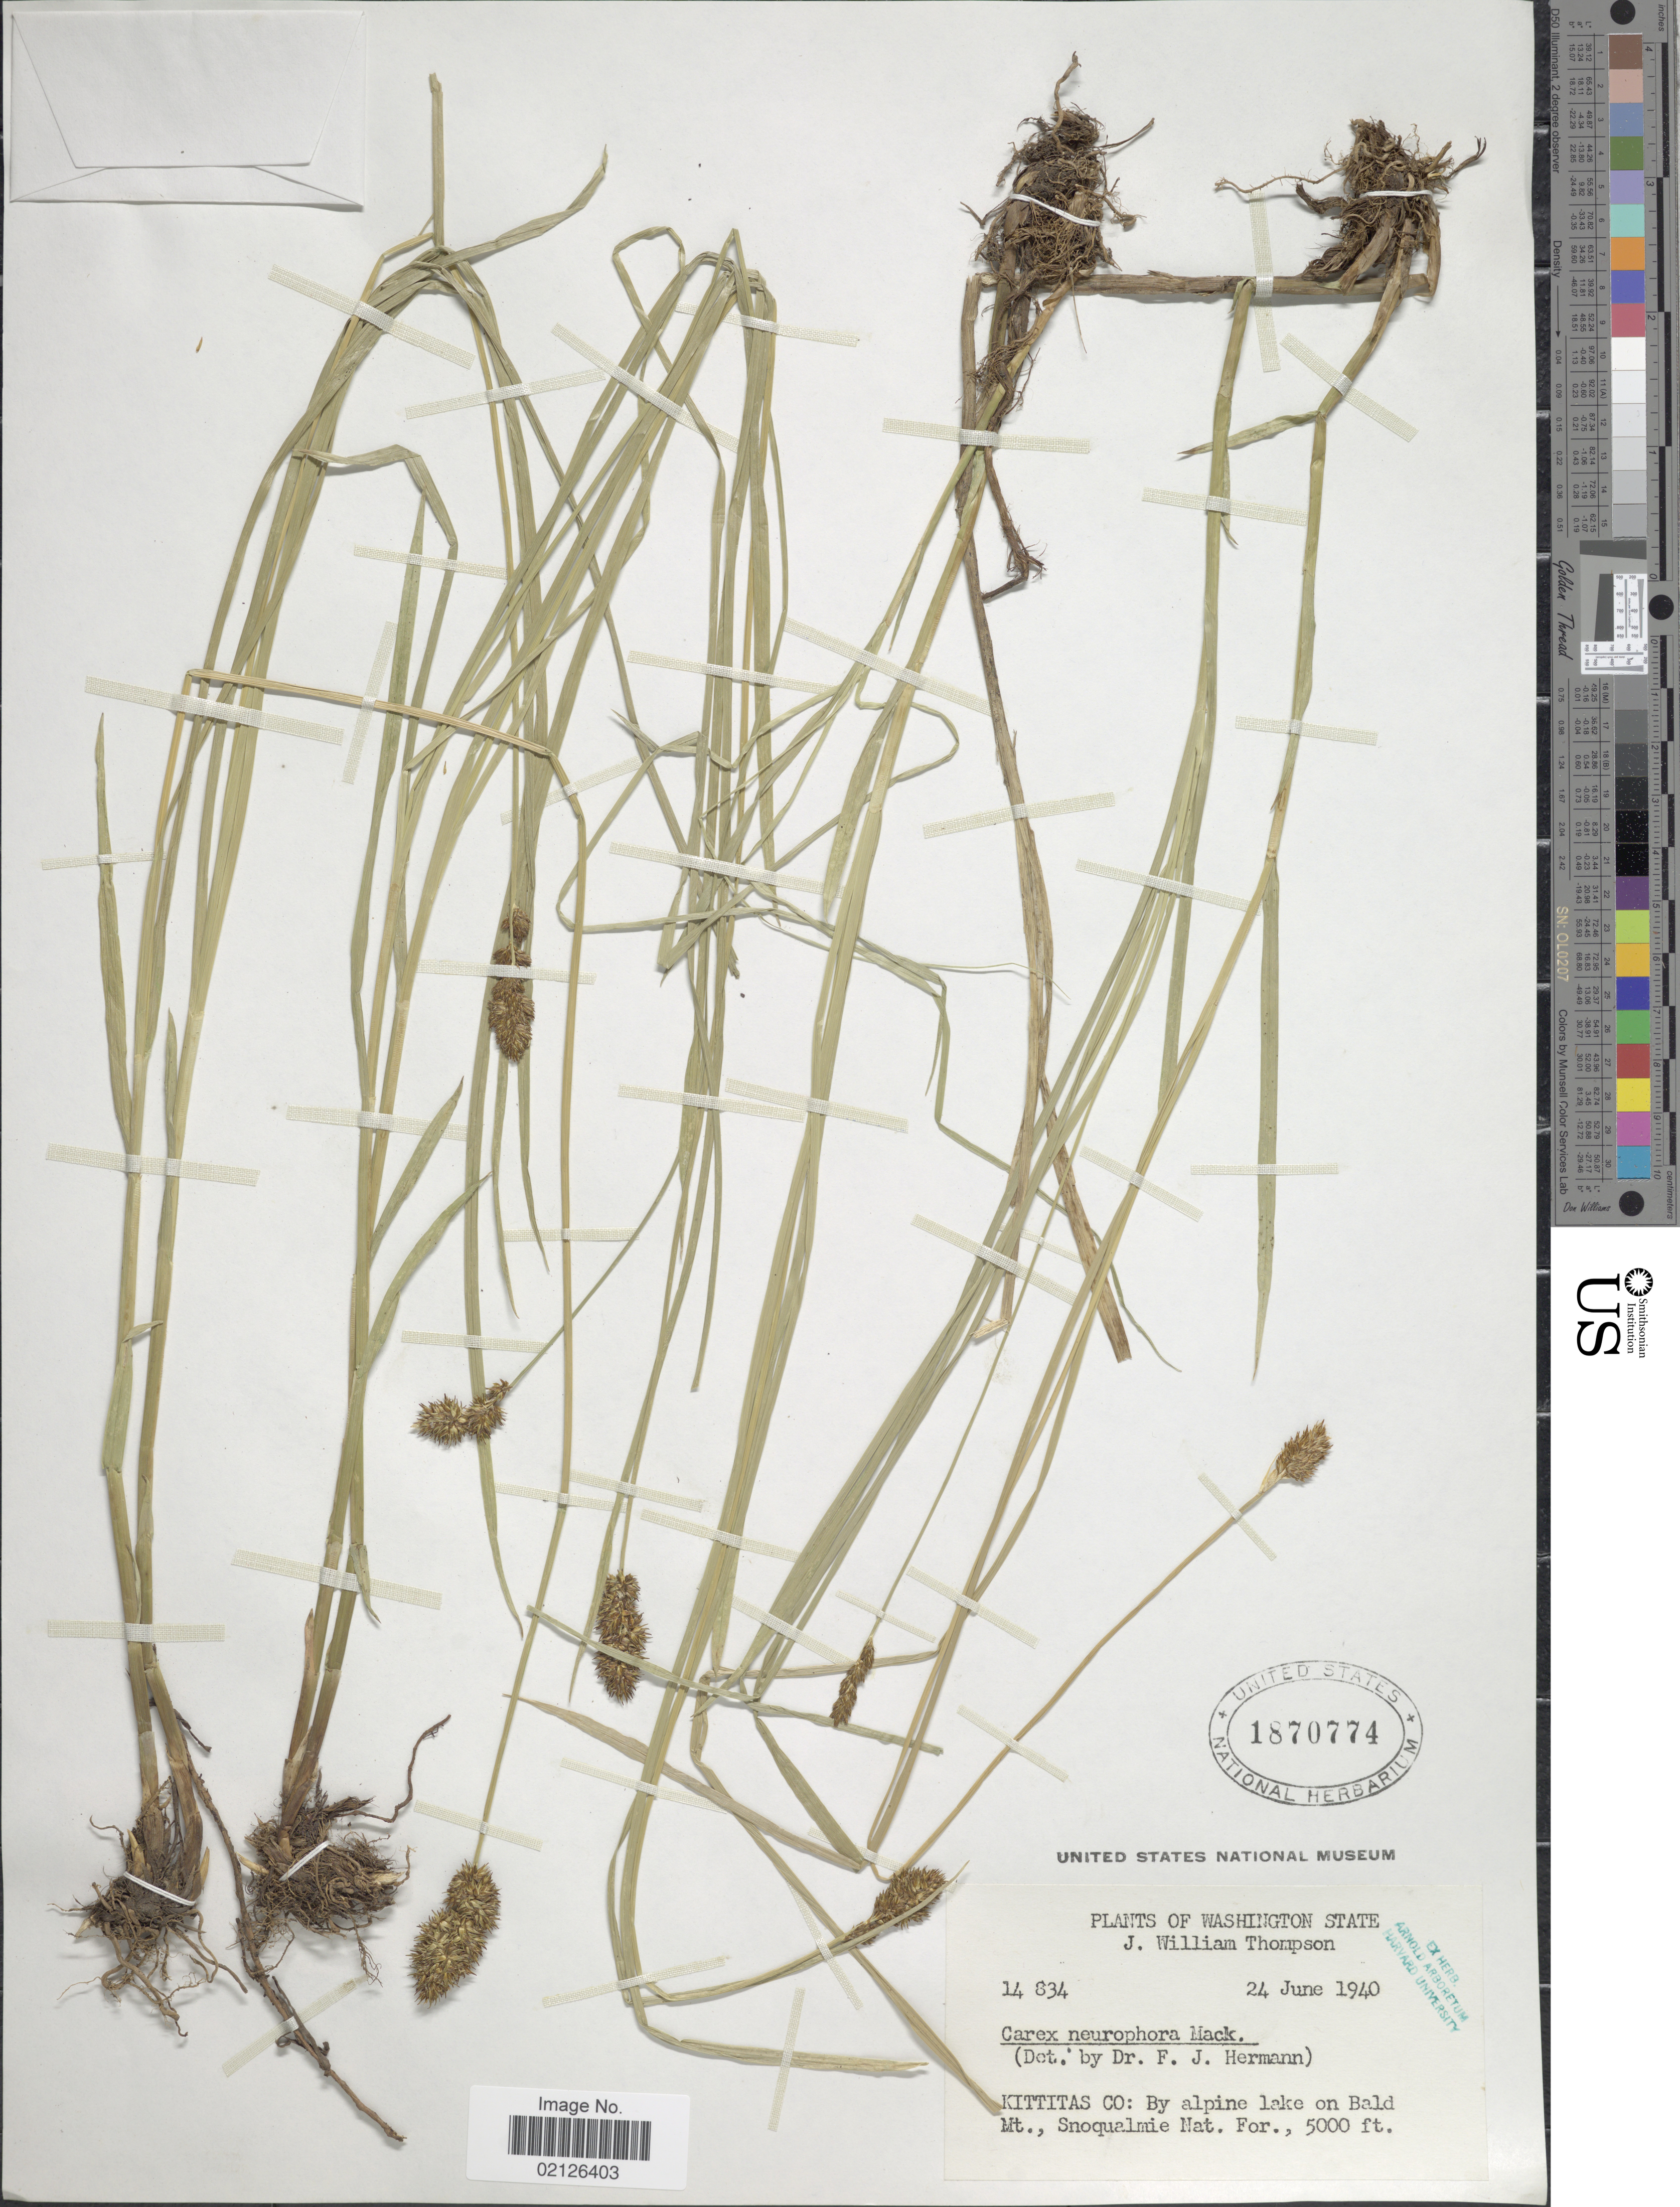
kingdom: Plantae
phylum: Tracheophyta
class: Liliopsida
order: Poales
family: Cyperaceae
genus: Carex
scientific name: Carex neurophora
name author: Mack.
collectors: J. W. Thompson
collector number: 14834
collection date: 1940-06-24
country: United States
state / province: Washington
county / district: Kittitas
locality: Kittitas Co: By alpine lake on Bald Mt., Snoqualmie Nat. For.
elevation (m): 1524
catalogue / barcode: US 1870774